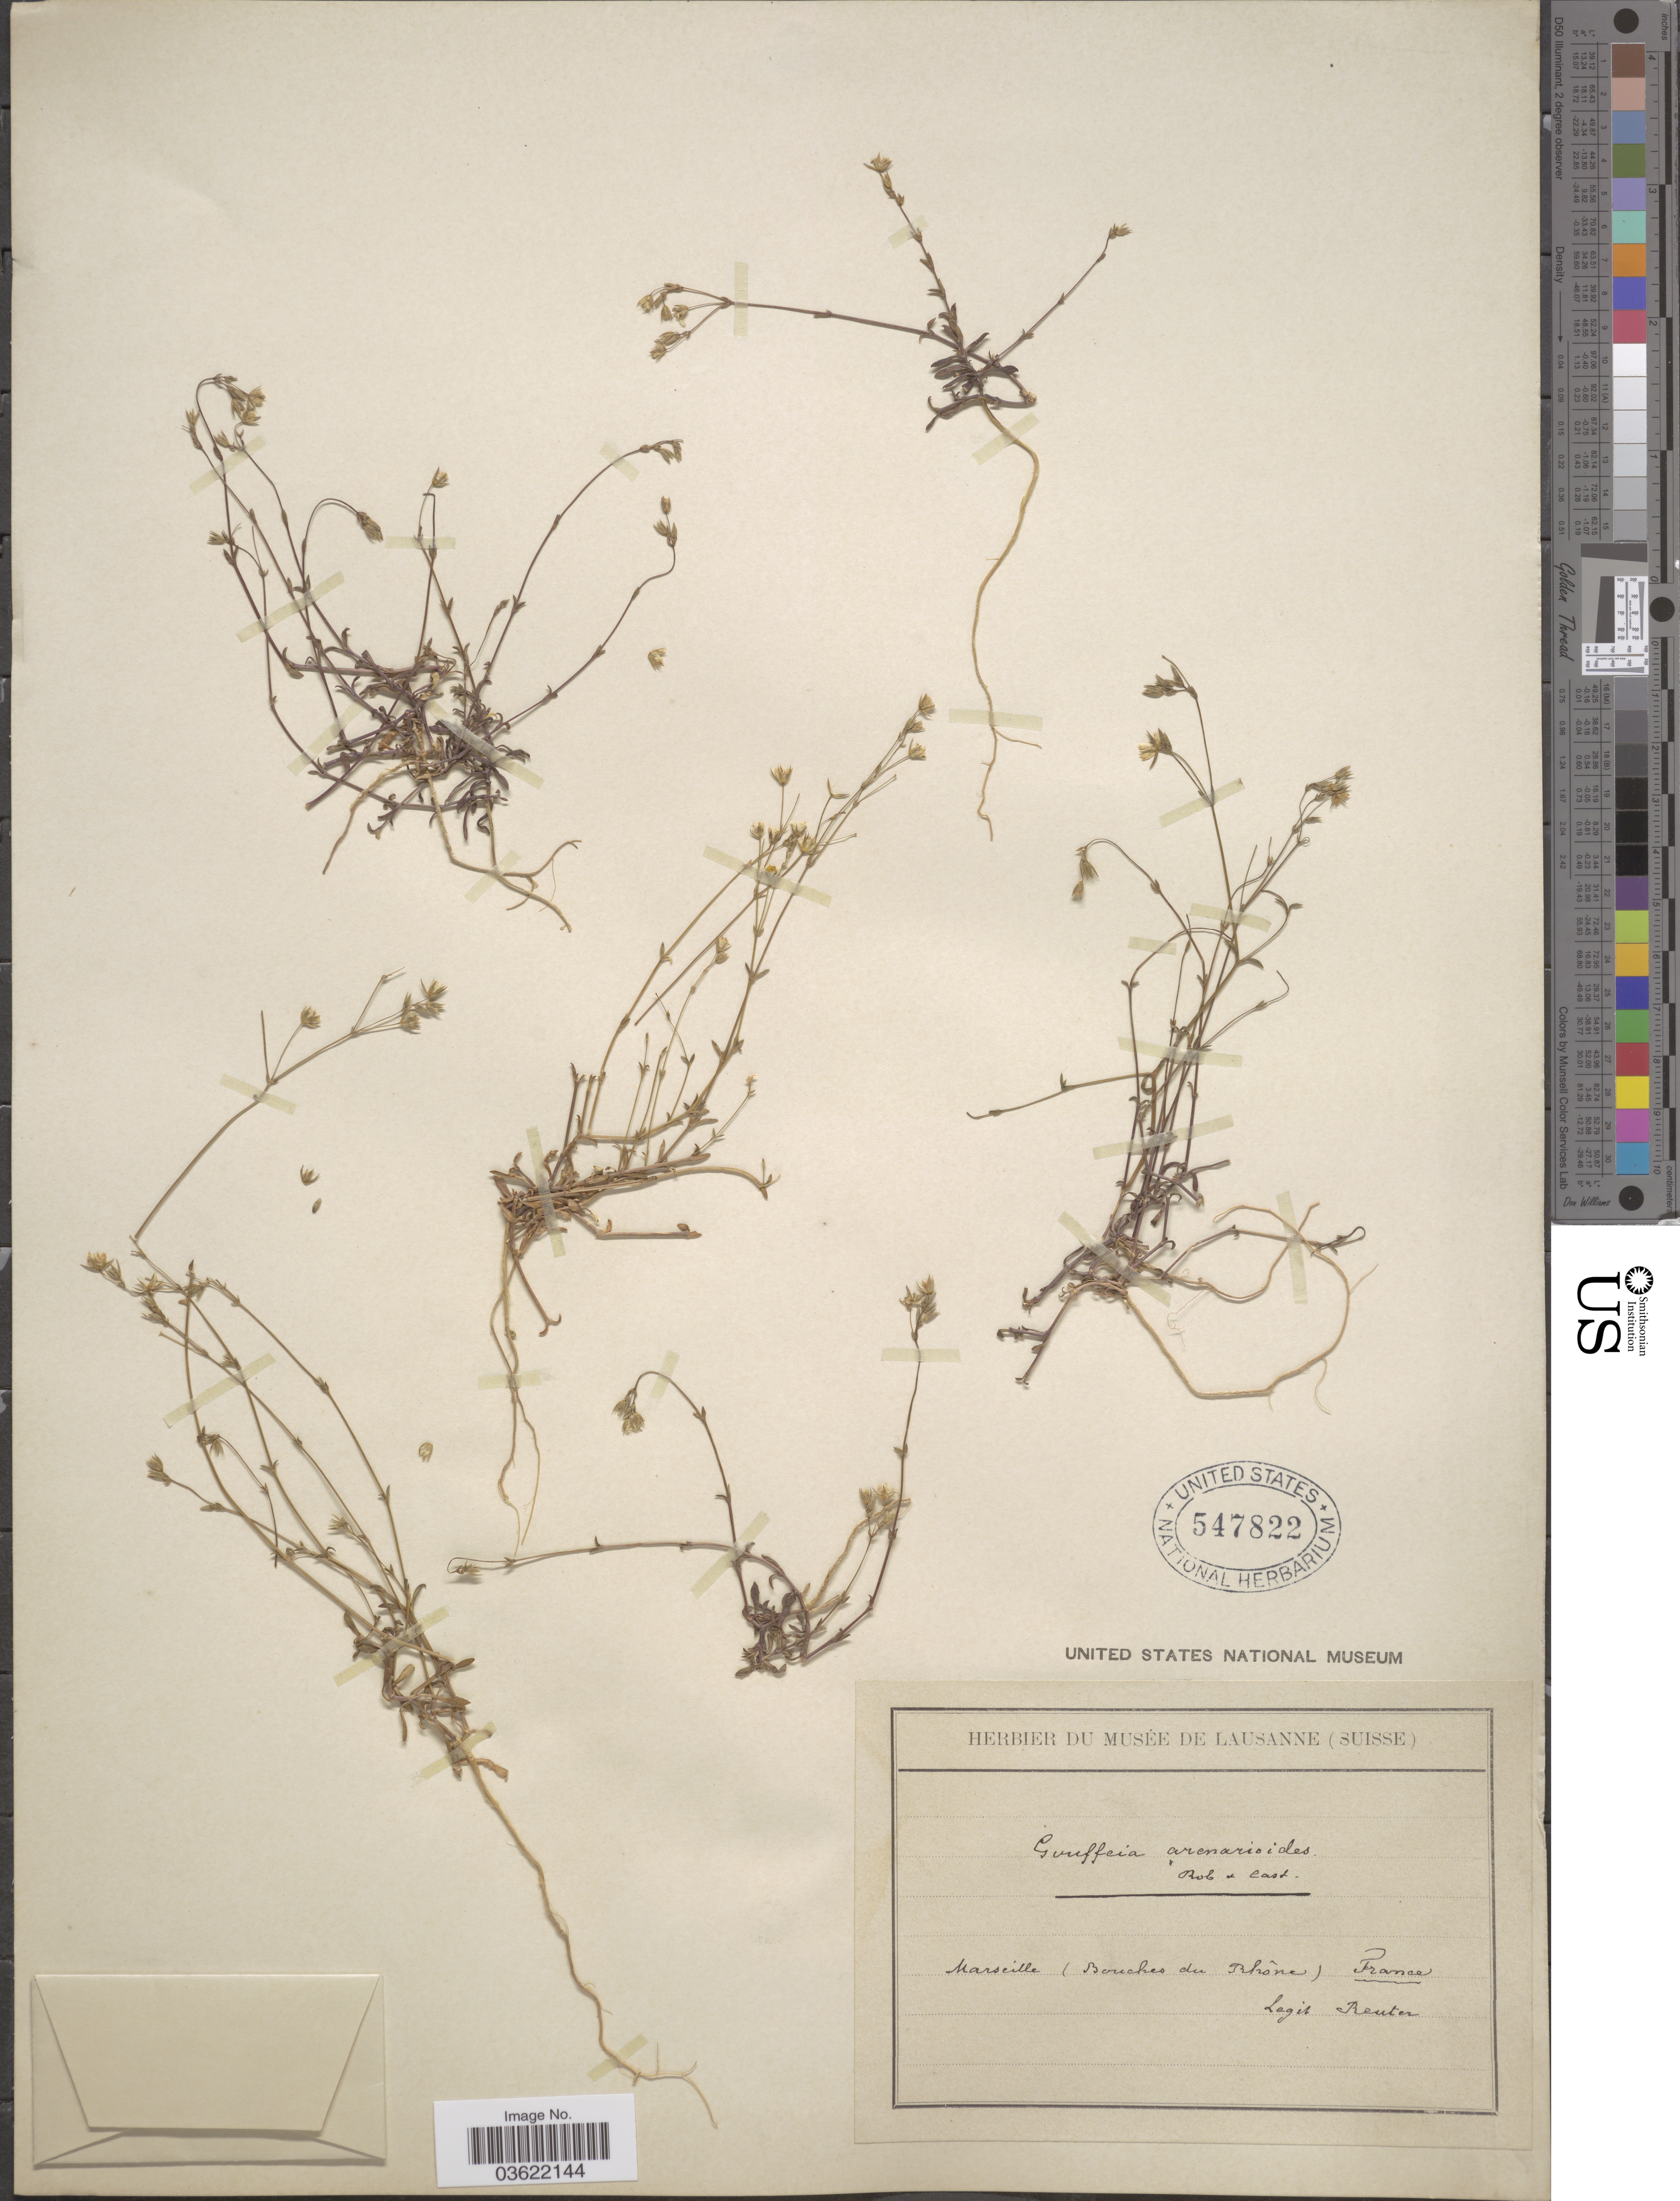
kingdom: Plantae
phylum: Tracheophyta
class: Magnoliopsida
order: Caryophyllales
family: Caryophyllaceae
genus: Arenaria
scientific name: Arenaria arenarioides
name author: (Crantz) Fernald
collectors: -. Reuter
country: France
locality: Marseille (Bouches du Rhône).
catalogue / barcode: US 547822